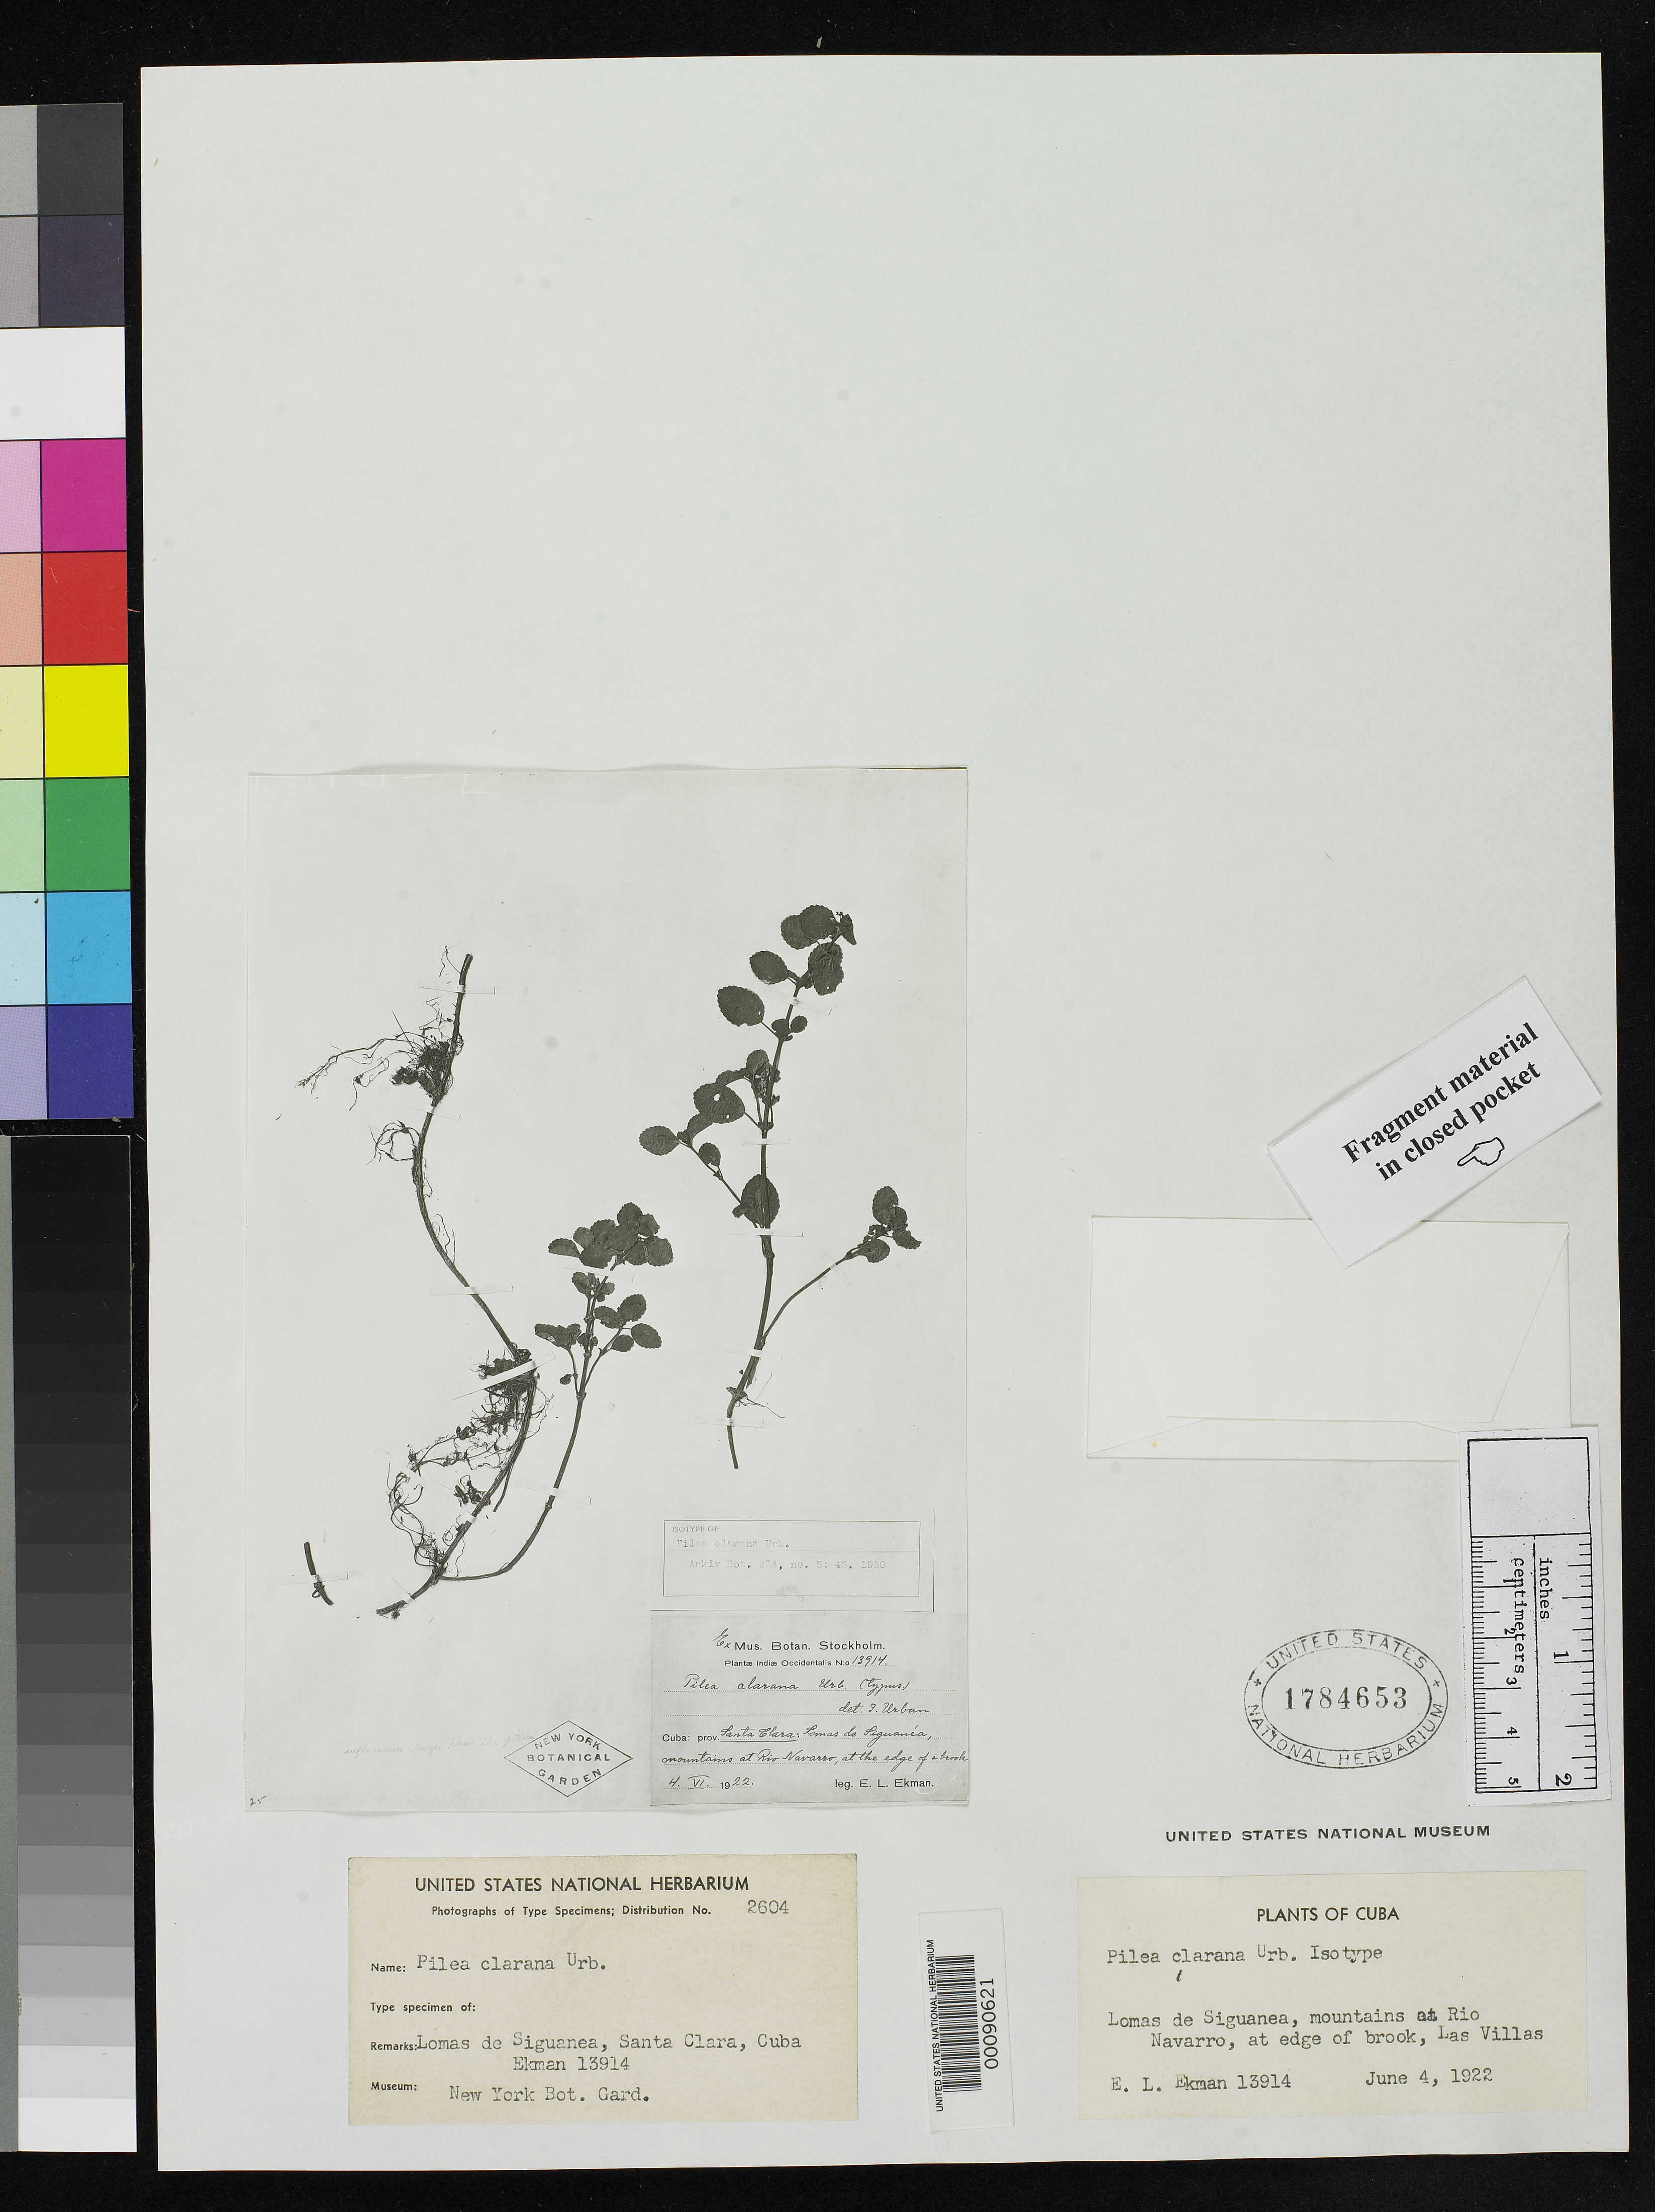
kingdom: Plantae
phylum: Tracheophyta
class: Magnoliopsida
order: Rosales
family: Urticaceae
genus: Pilea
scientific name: Pilea clarana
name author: Urb.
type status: Isotype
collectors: E. L. Ekman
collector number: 13914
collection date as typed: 04 Jun 1922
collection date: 1922-06-04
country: Cuba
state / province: Las Villas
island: Greater Antilles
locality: Lomas de Siguanes, Rio Navarro.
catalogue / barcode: US 1784653